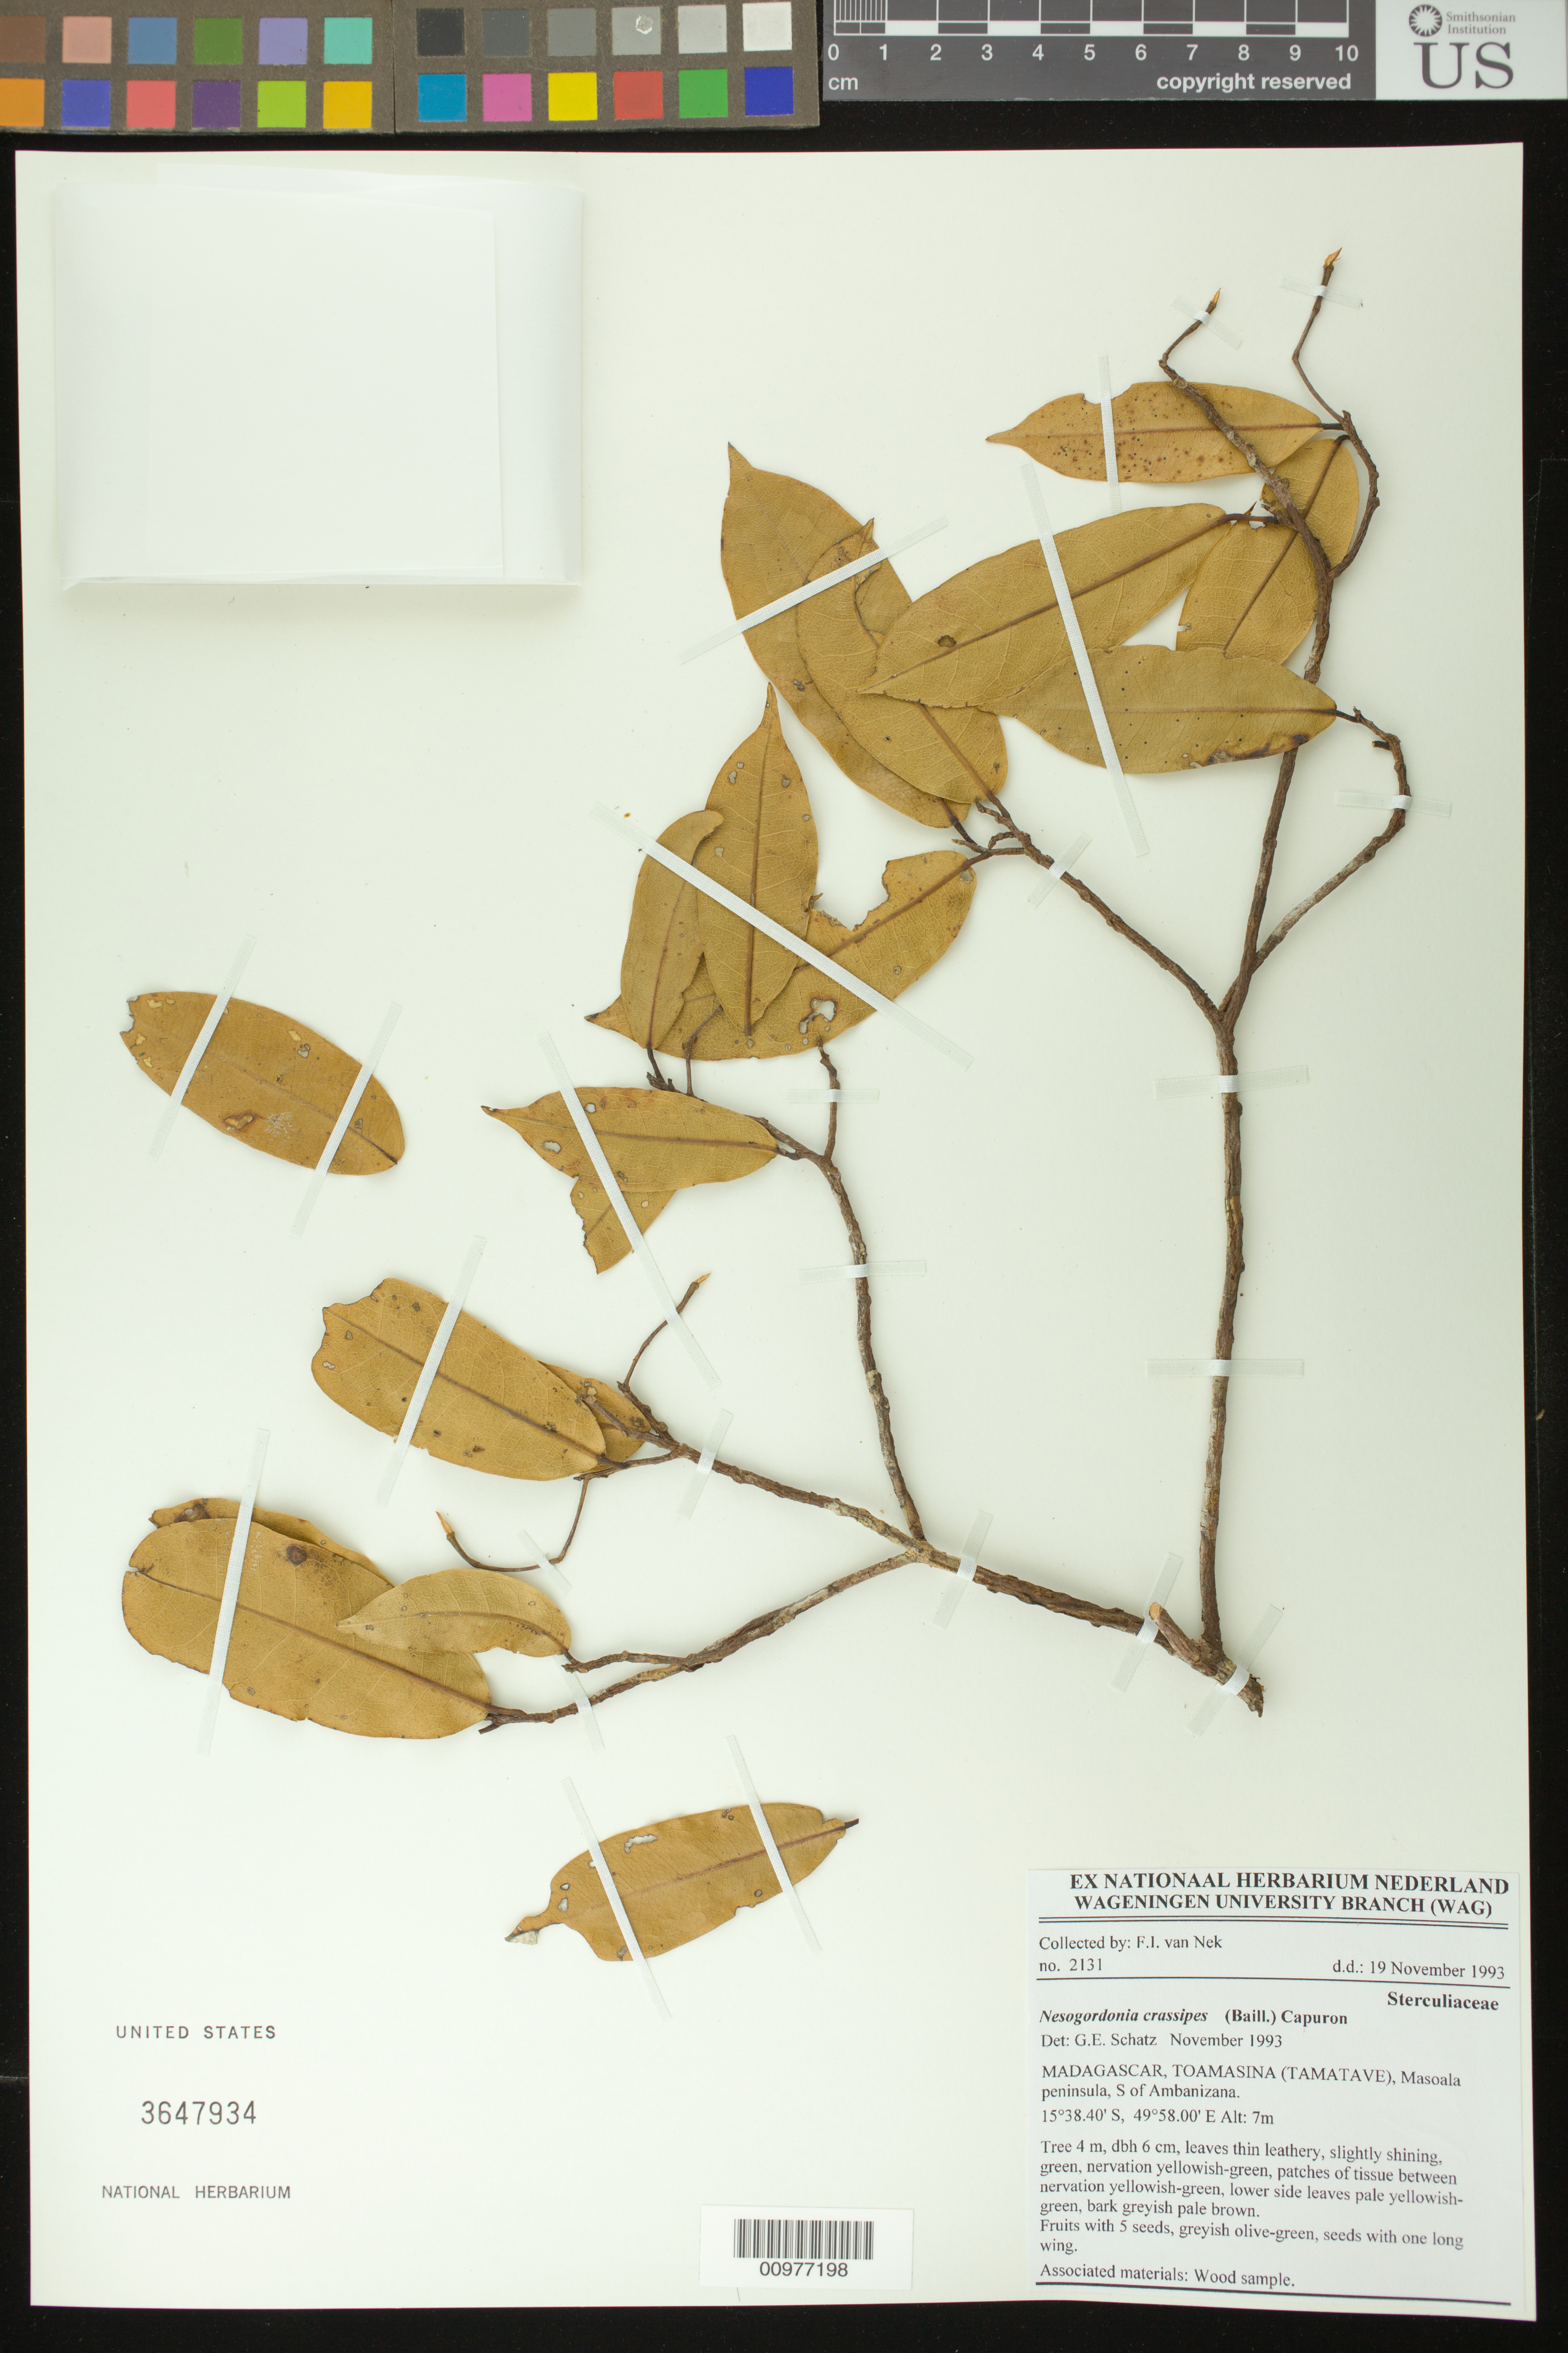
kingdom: Plantae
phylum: Tracheophyta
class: Magnoliopsida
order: Malvales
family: Malvaceae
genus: Nesogordonia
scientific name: Nesogordonia crassipes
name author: (Baill.) Capuron ex Arènes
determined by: Schatz, George E.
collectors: F. van Nek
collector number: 2131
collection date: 1993-11-19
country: Madagascar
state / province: Analanjirofo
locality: (Tamatave) Masoala peninsula, S of Ambanizana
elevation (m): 7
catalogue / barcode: US 3647934